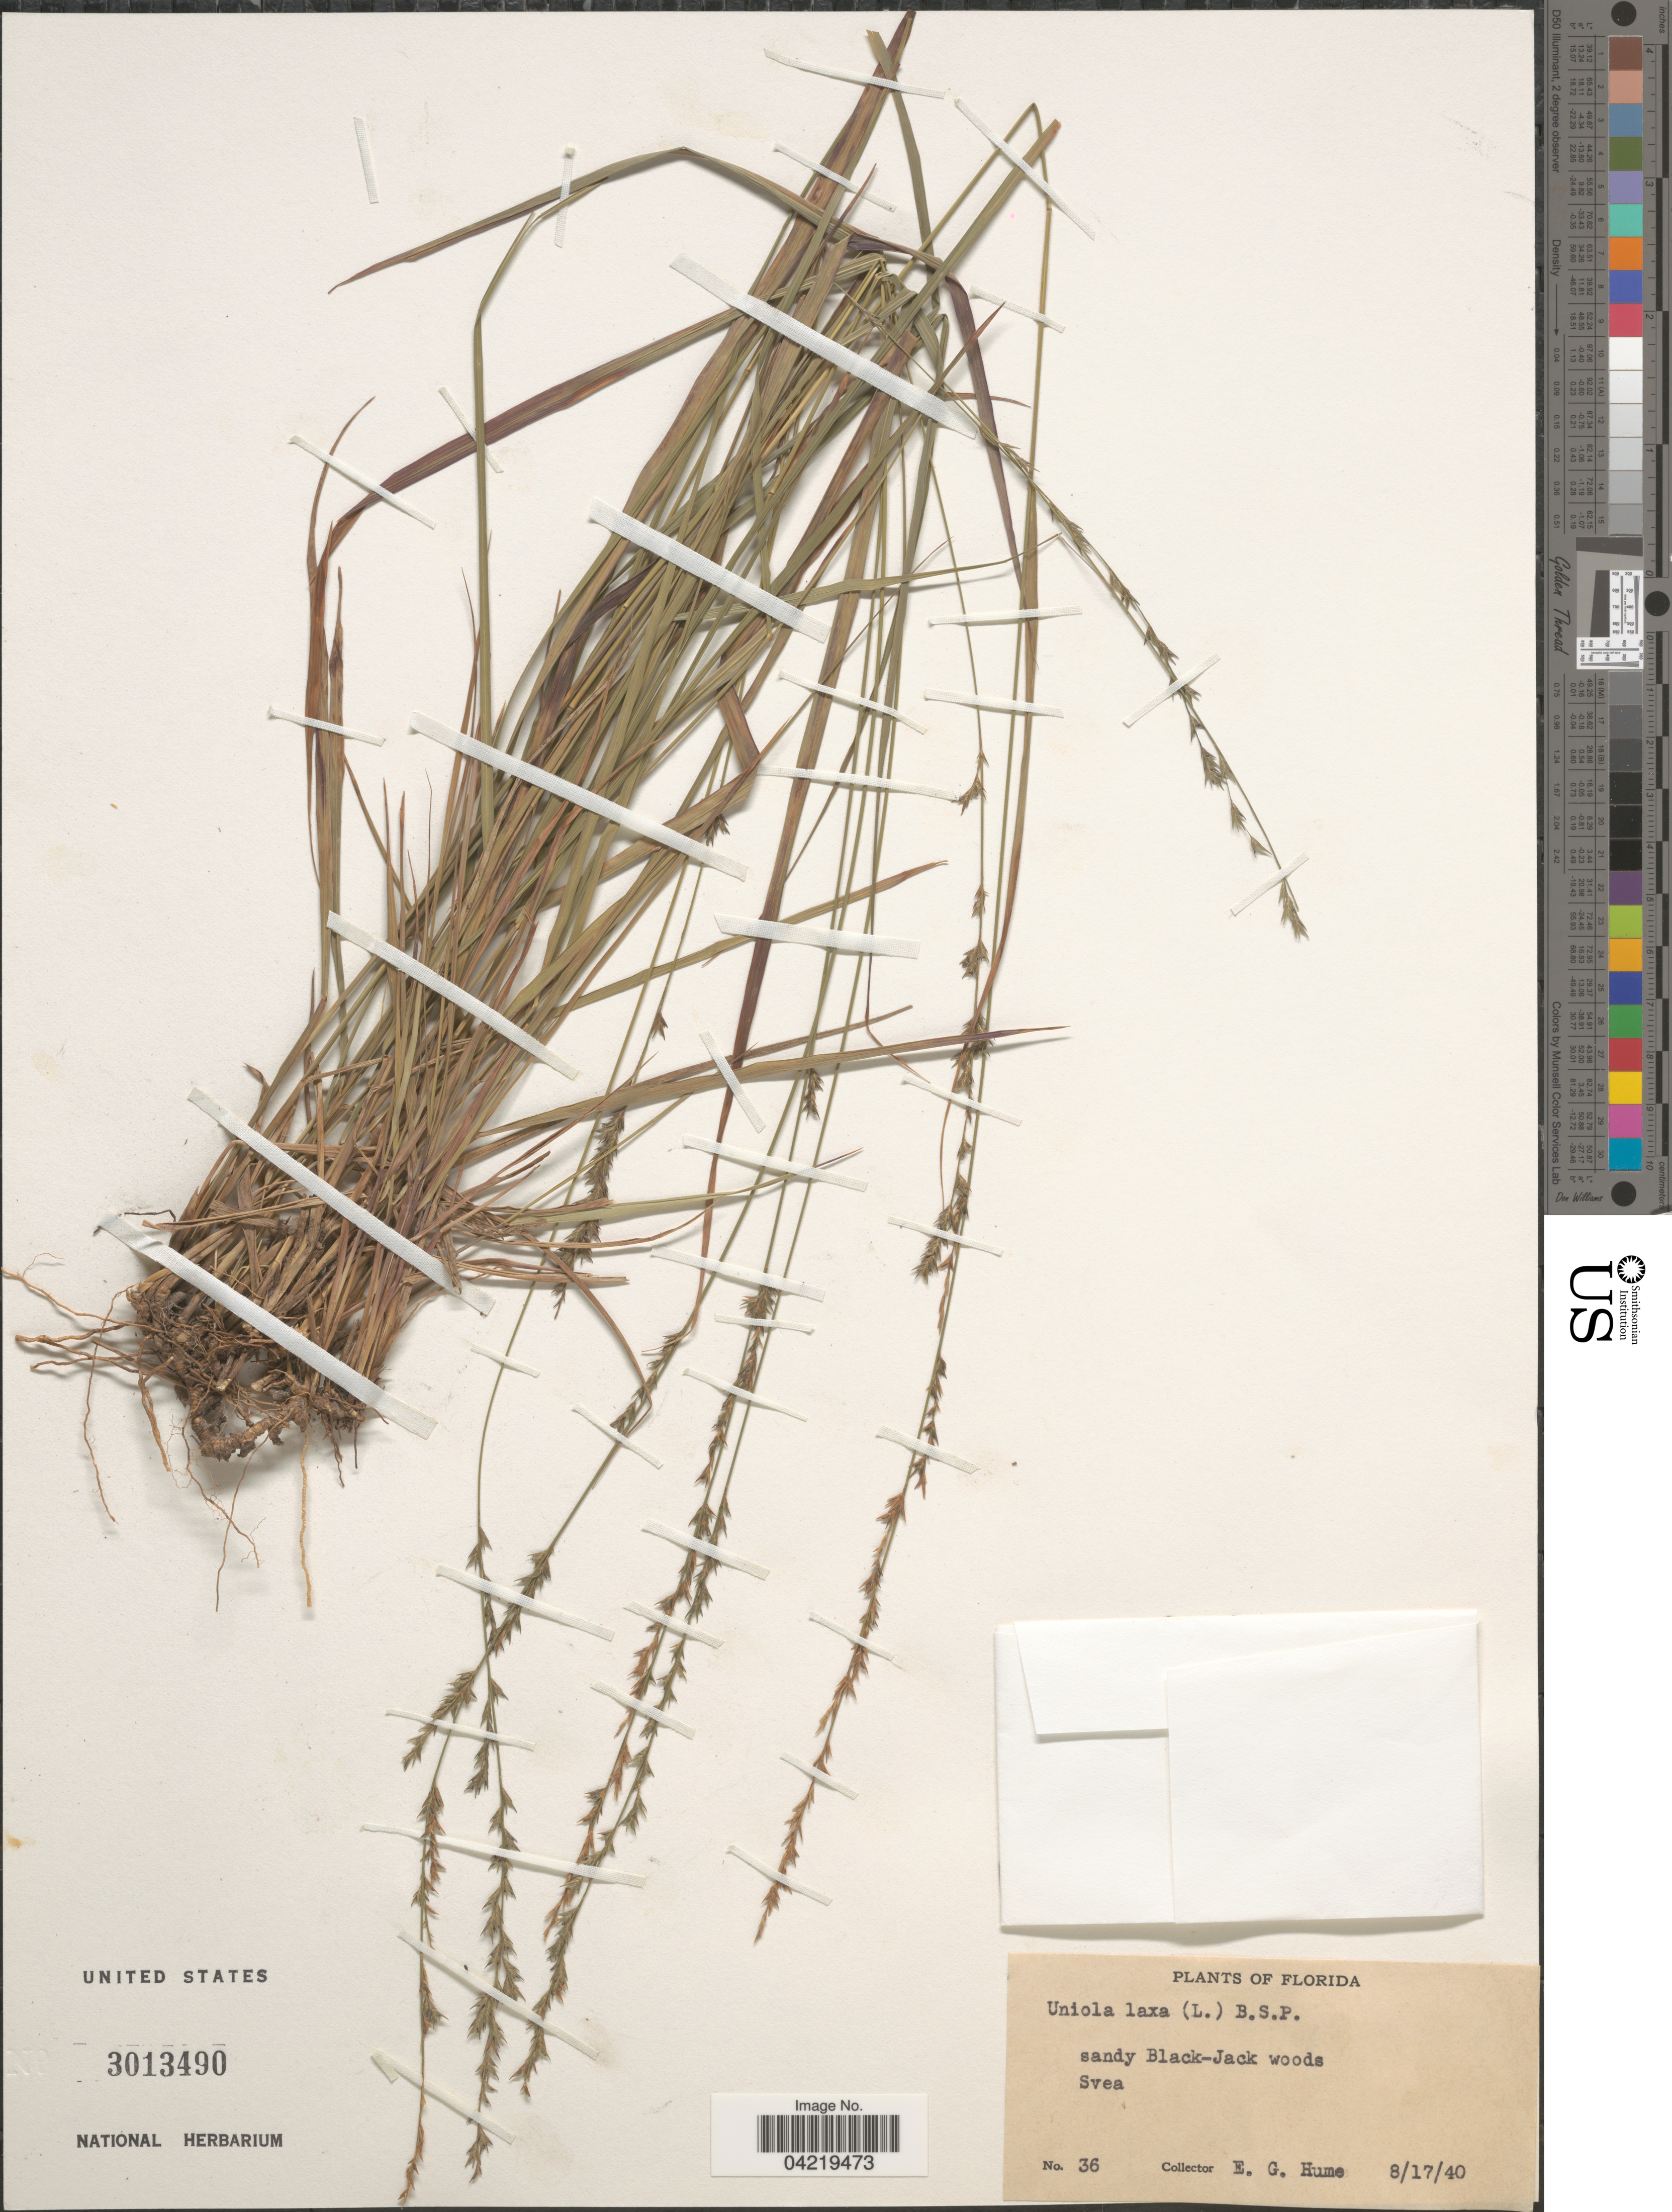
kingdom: Plantae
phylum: Tracheophyta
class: Liliopsida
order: Poales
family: Poaceae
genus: Chasmanthium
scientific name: Chasmanthium laxum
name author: (L.) H.O. Yates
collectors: E. Hume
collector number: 36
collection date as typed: Transcribed d/m/y: 17/8/40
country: United States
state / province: Florida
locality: Sandy Black-Jack woods. Svea.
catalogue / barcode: US 3013490